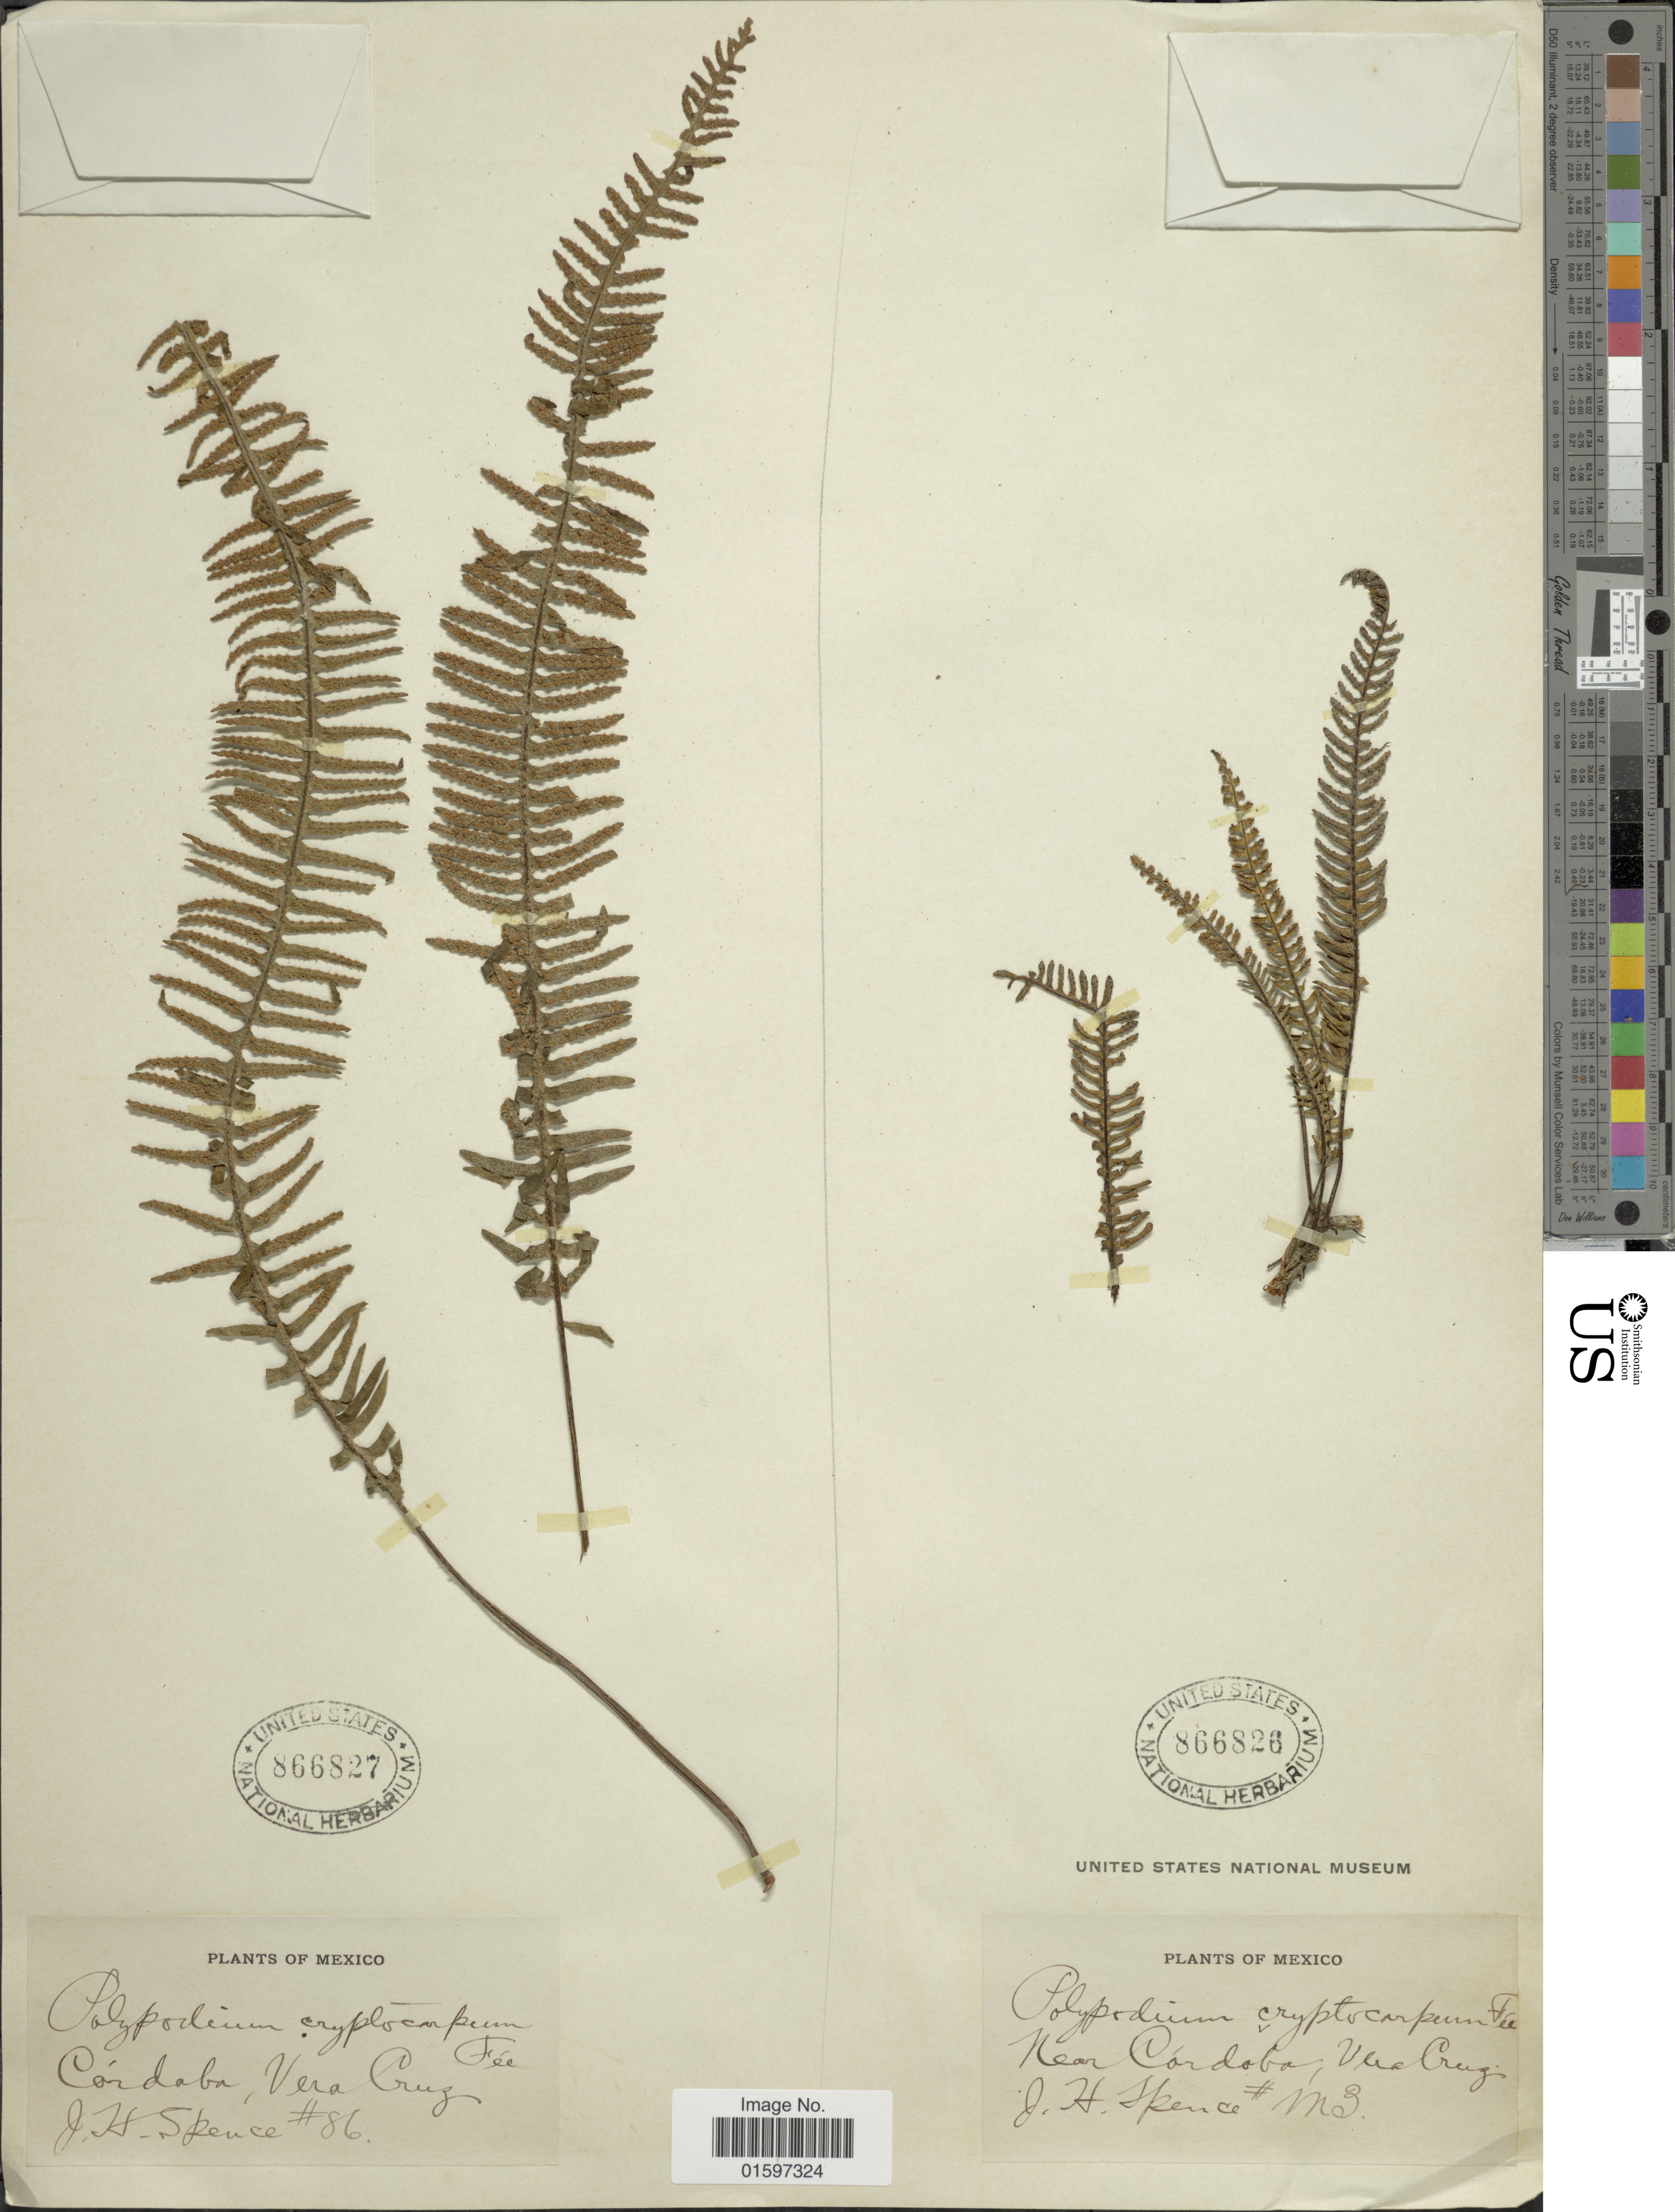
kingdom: Plantae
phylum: Tracheophyta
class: Polypodiopsida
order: Polypodiales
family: Polypodiaceae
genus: Pleopeltis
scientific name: Pleopeltis cryptocarpa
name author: (Fée) A.R. Sm. & Tejero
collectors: J. Spence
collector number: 86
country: Mexico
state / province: Veracruz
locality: Mexico, Córdoba, Vera Cruz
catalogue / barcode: US 866827-2